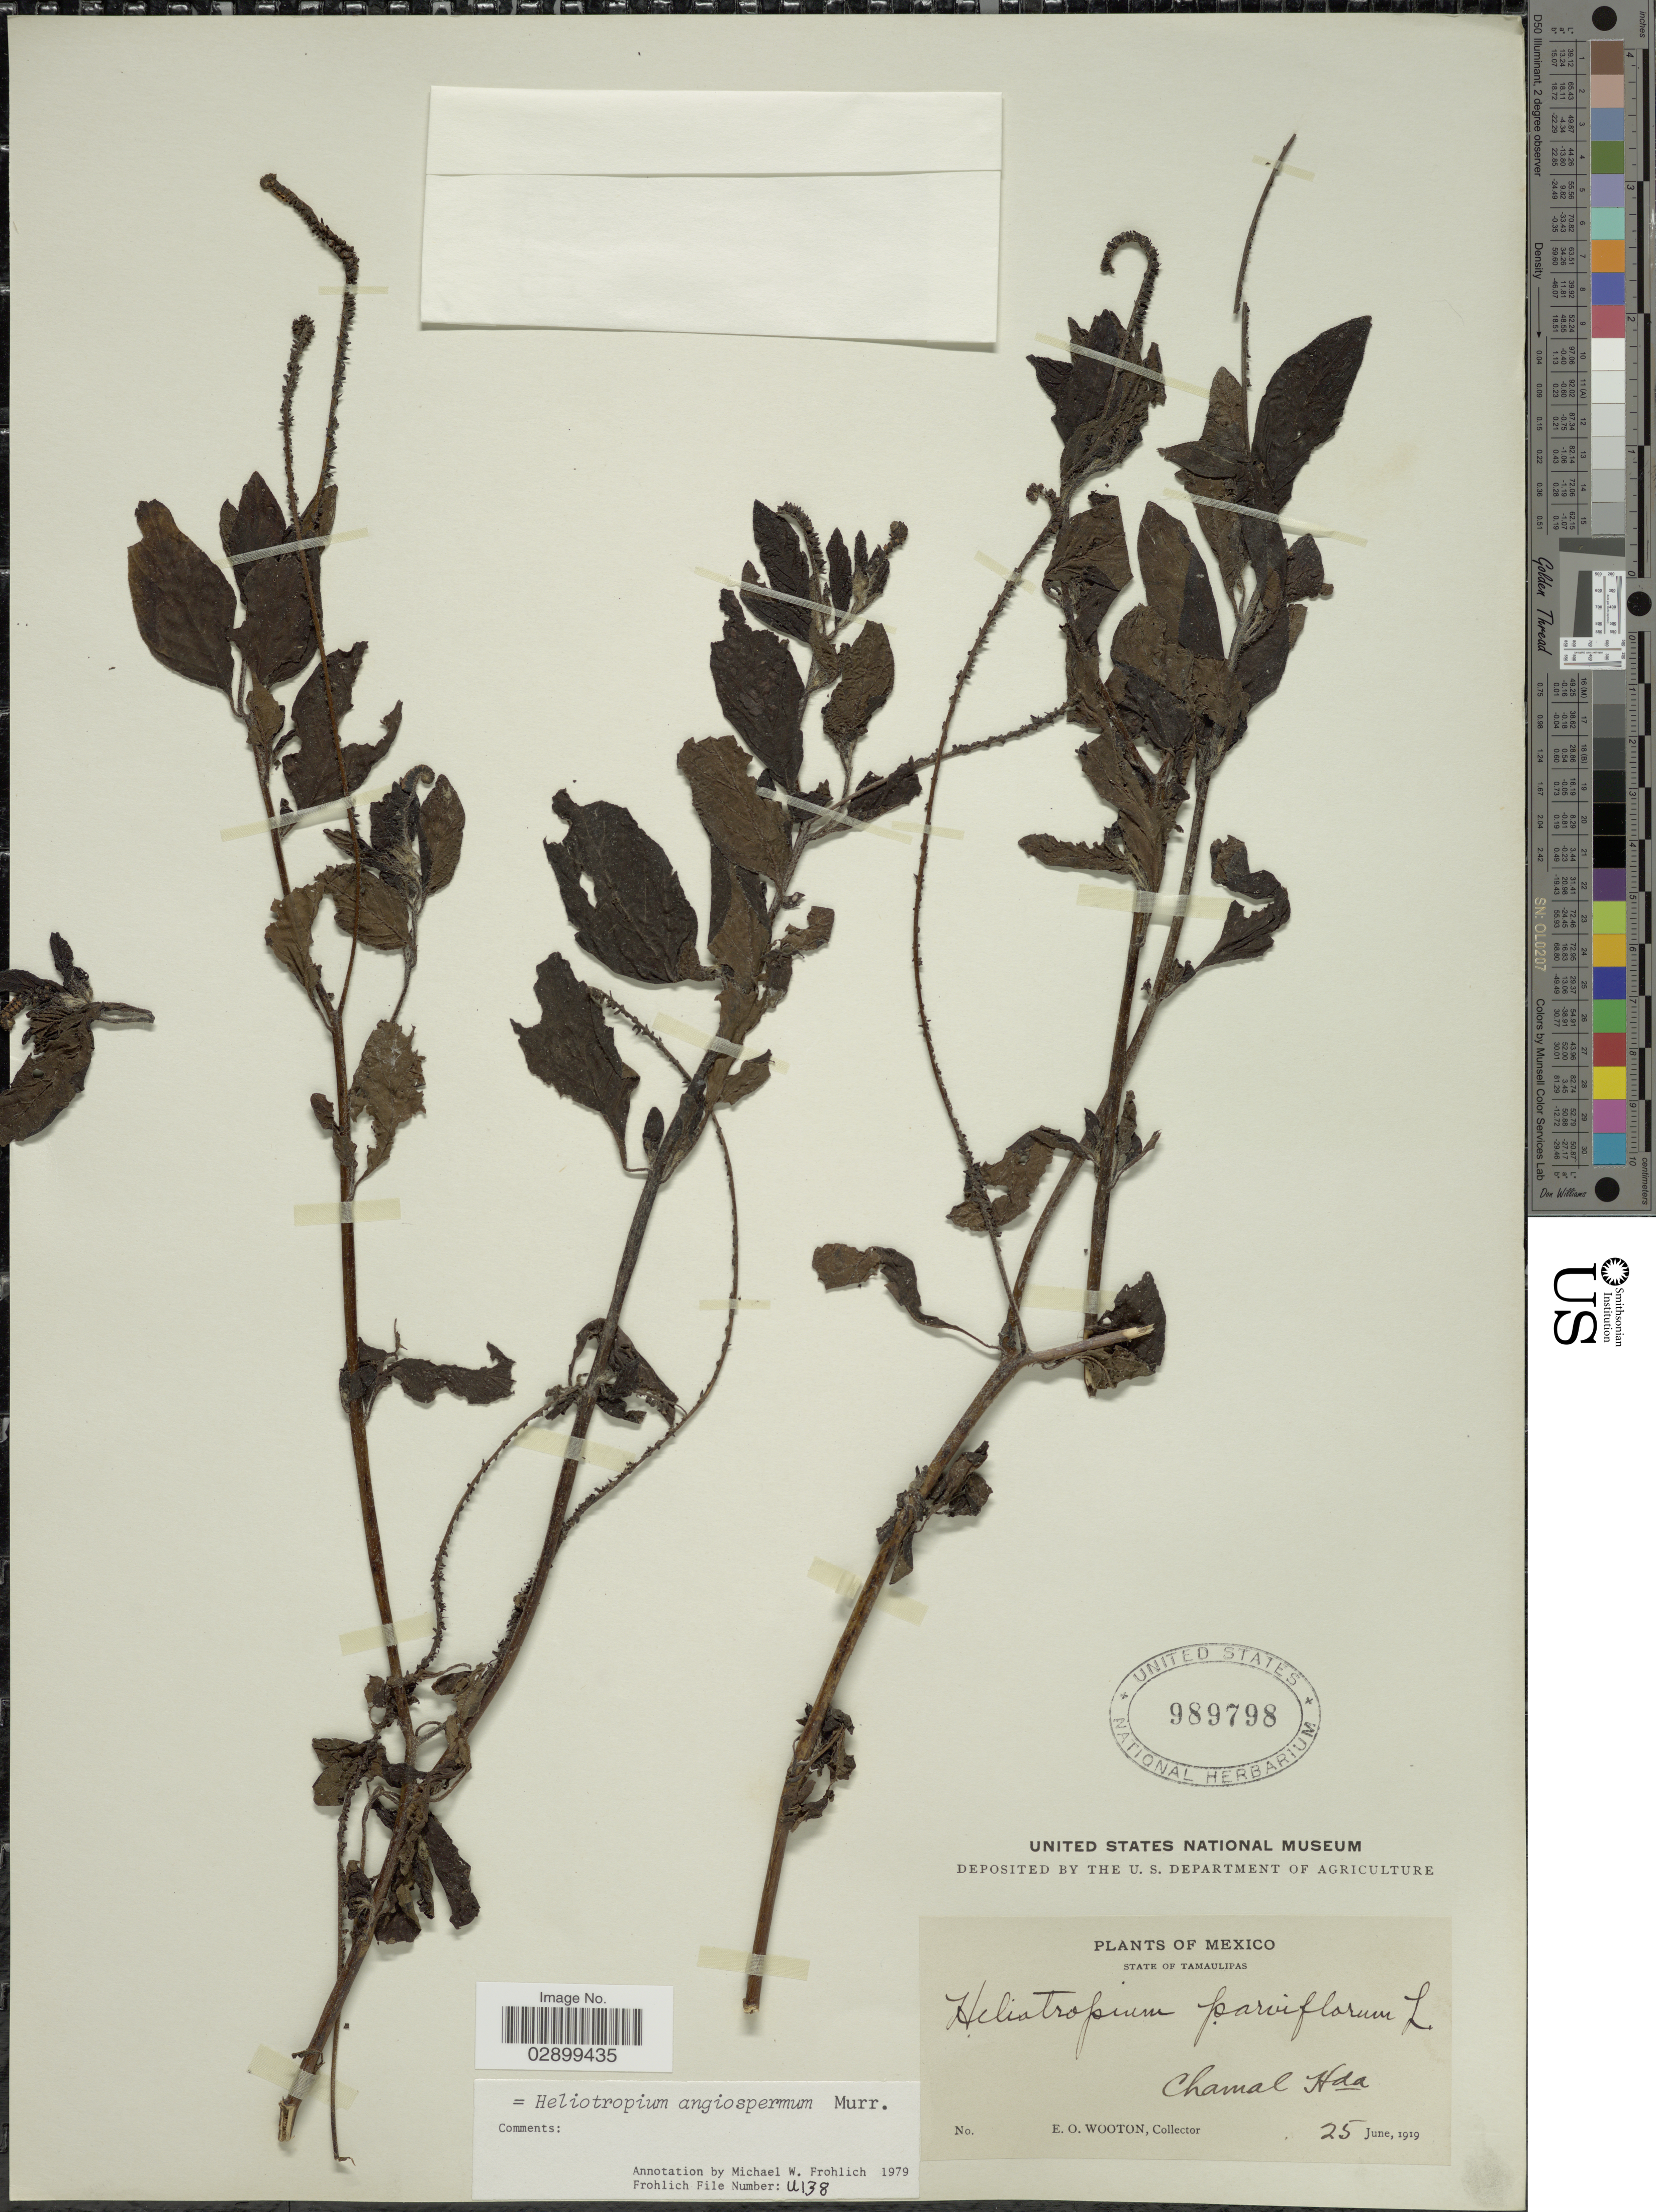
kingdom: Plantae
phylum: Tracheophyta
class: Magnoliopsida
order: Boraginales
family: Heliotropiaceae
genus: Heliotropium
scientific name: Heliotropium angiospermum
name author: Murray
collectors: E. O. Wooton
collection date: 1919-06-25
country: Mexico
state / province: Tamaulipas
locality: State of Tamaulipas. Chamal Hda.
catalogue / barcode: US 989798